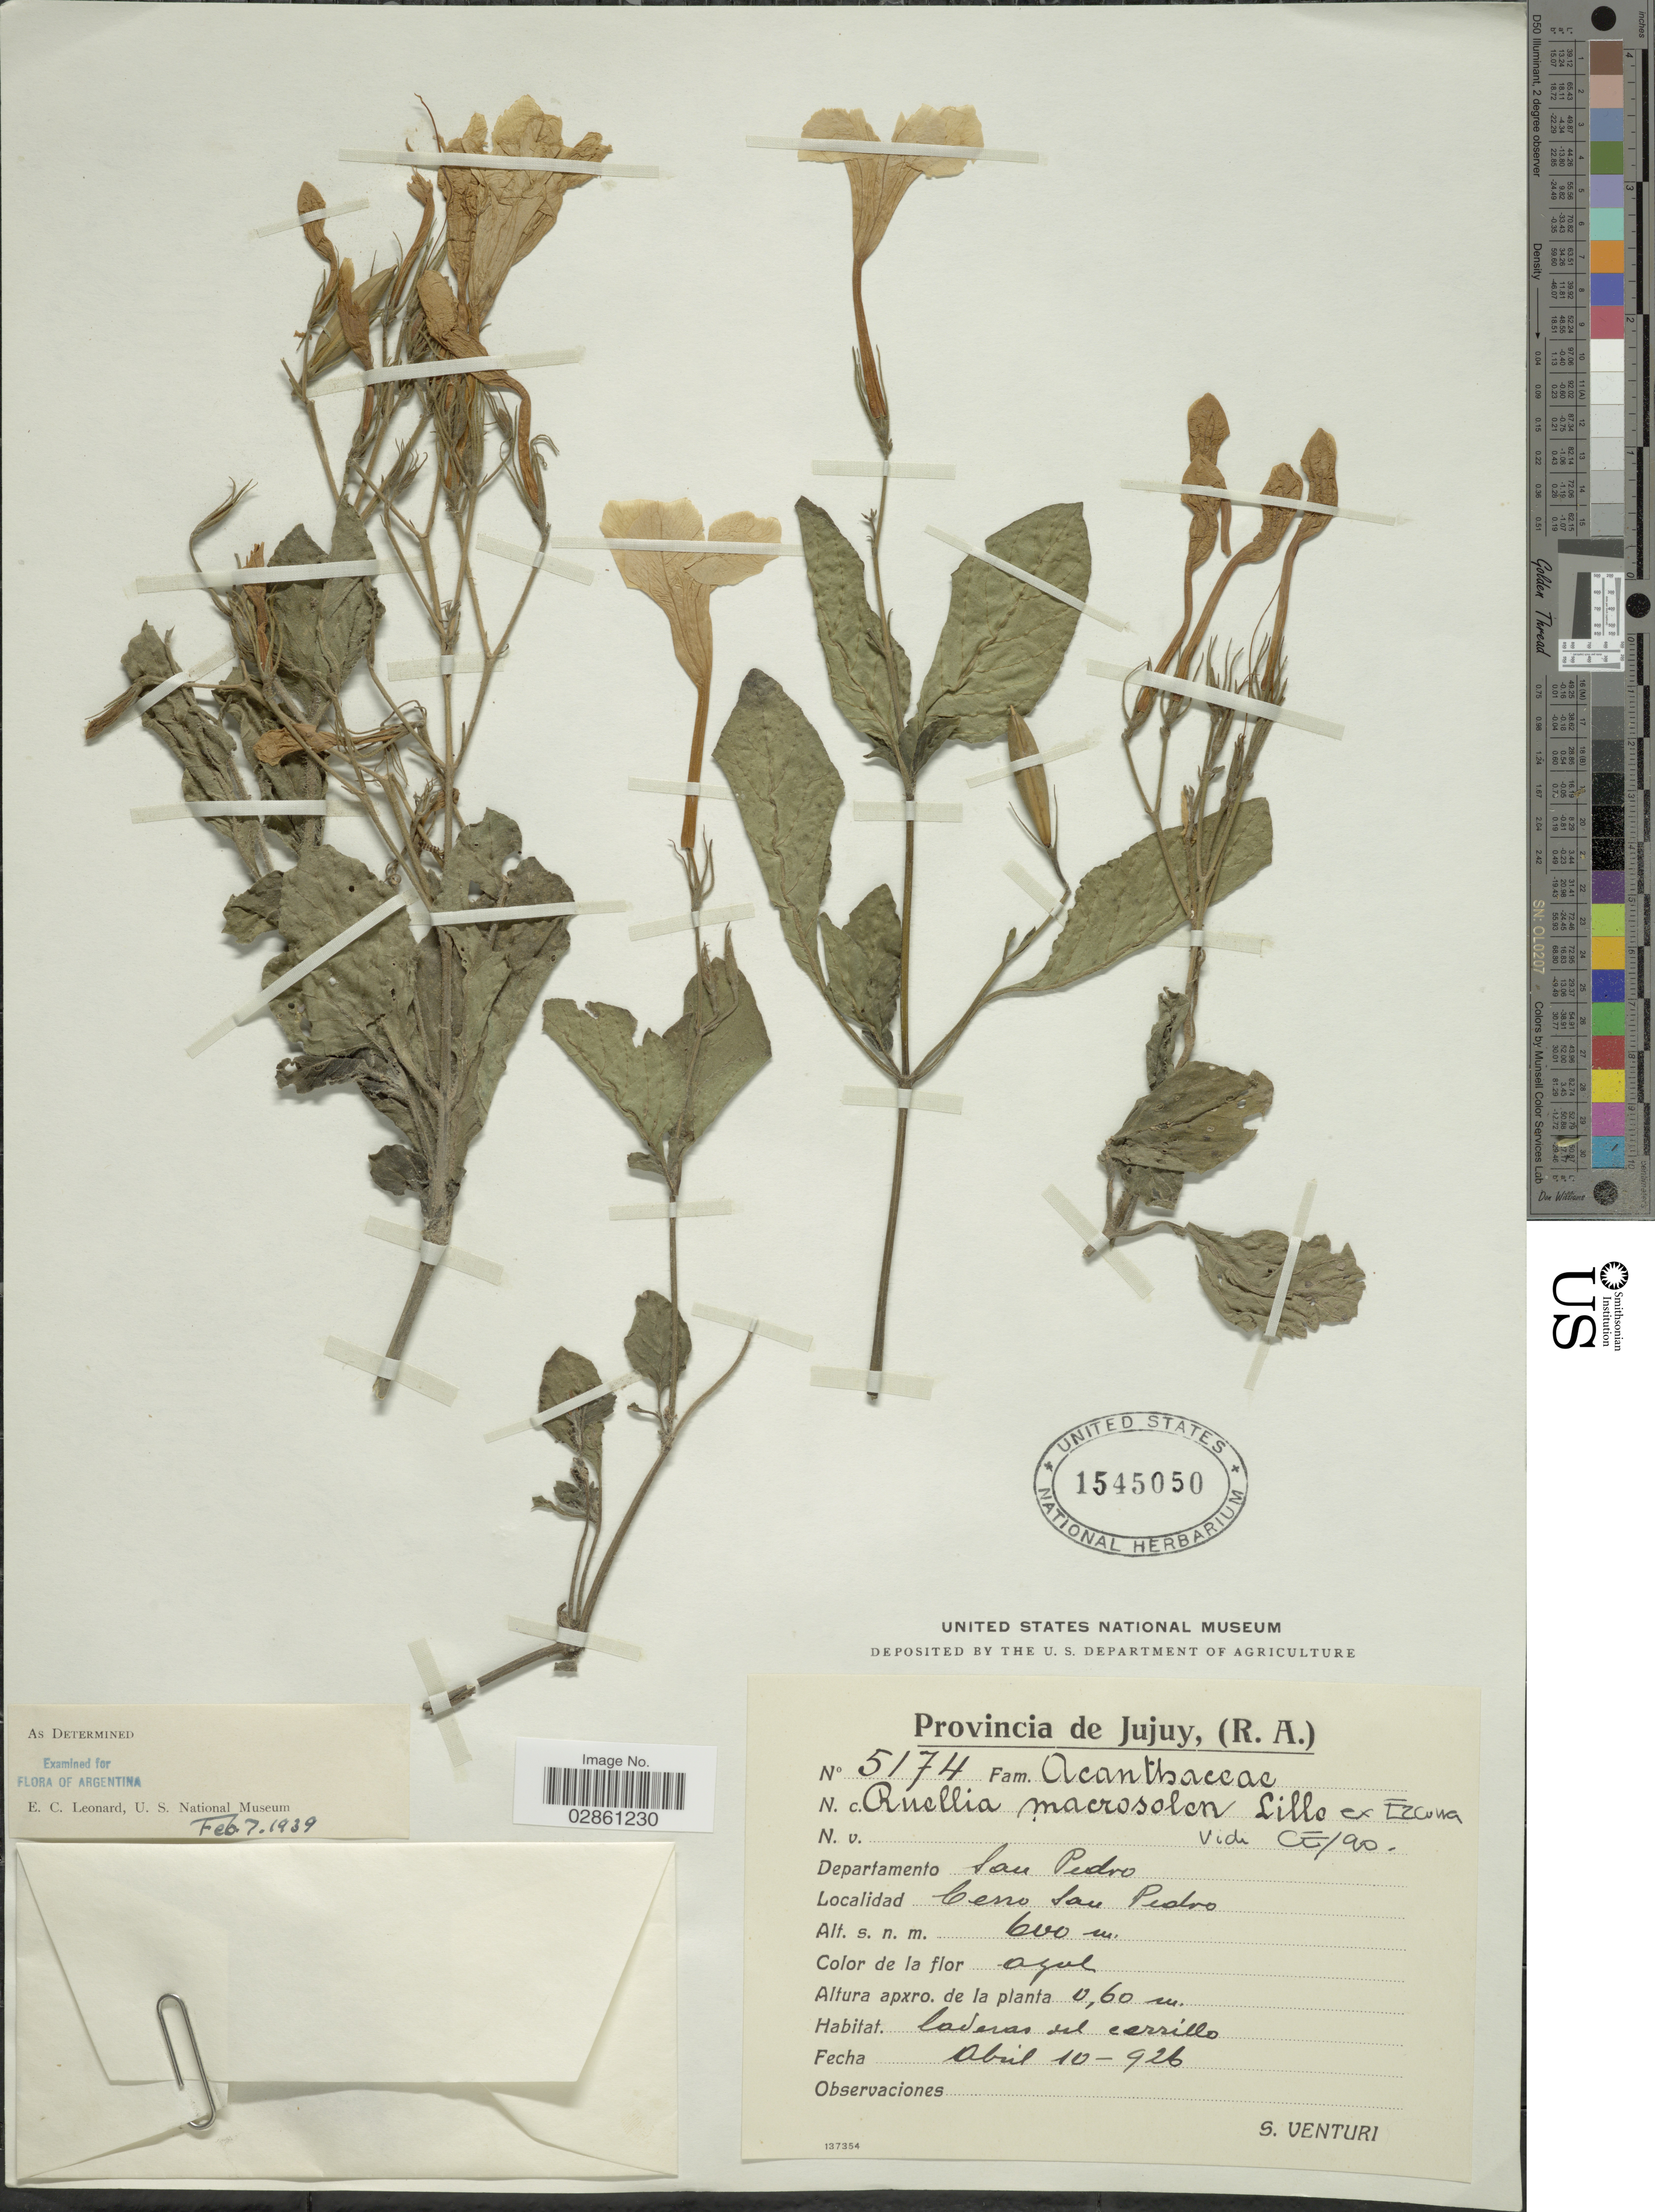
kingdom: Plantae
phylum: Tracheophyta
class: Magnoliopsida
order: Lamiales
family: Acanthaceae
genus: Ruellia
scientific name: Ruellia macrosolen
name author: Lillo ex C. Ezcurra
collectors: S. Venturi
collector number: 5174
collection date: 1926-04-10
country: Argentina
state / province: Jujuy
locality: Departamento San Pedro, Cerro San Pedro.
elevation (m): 600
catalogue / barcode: US 1545050